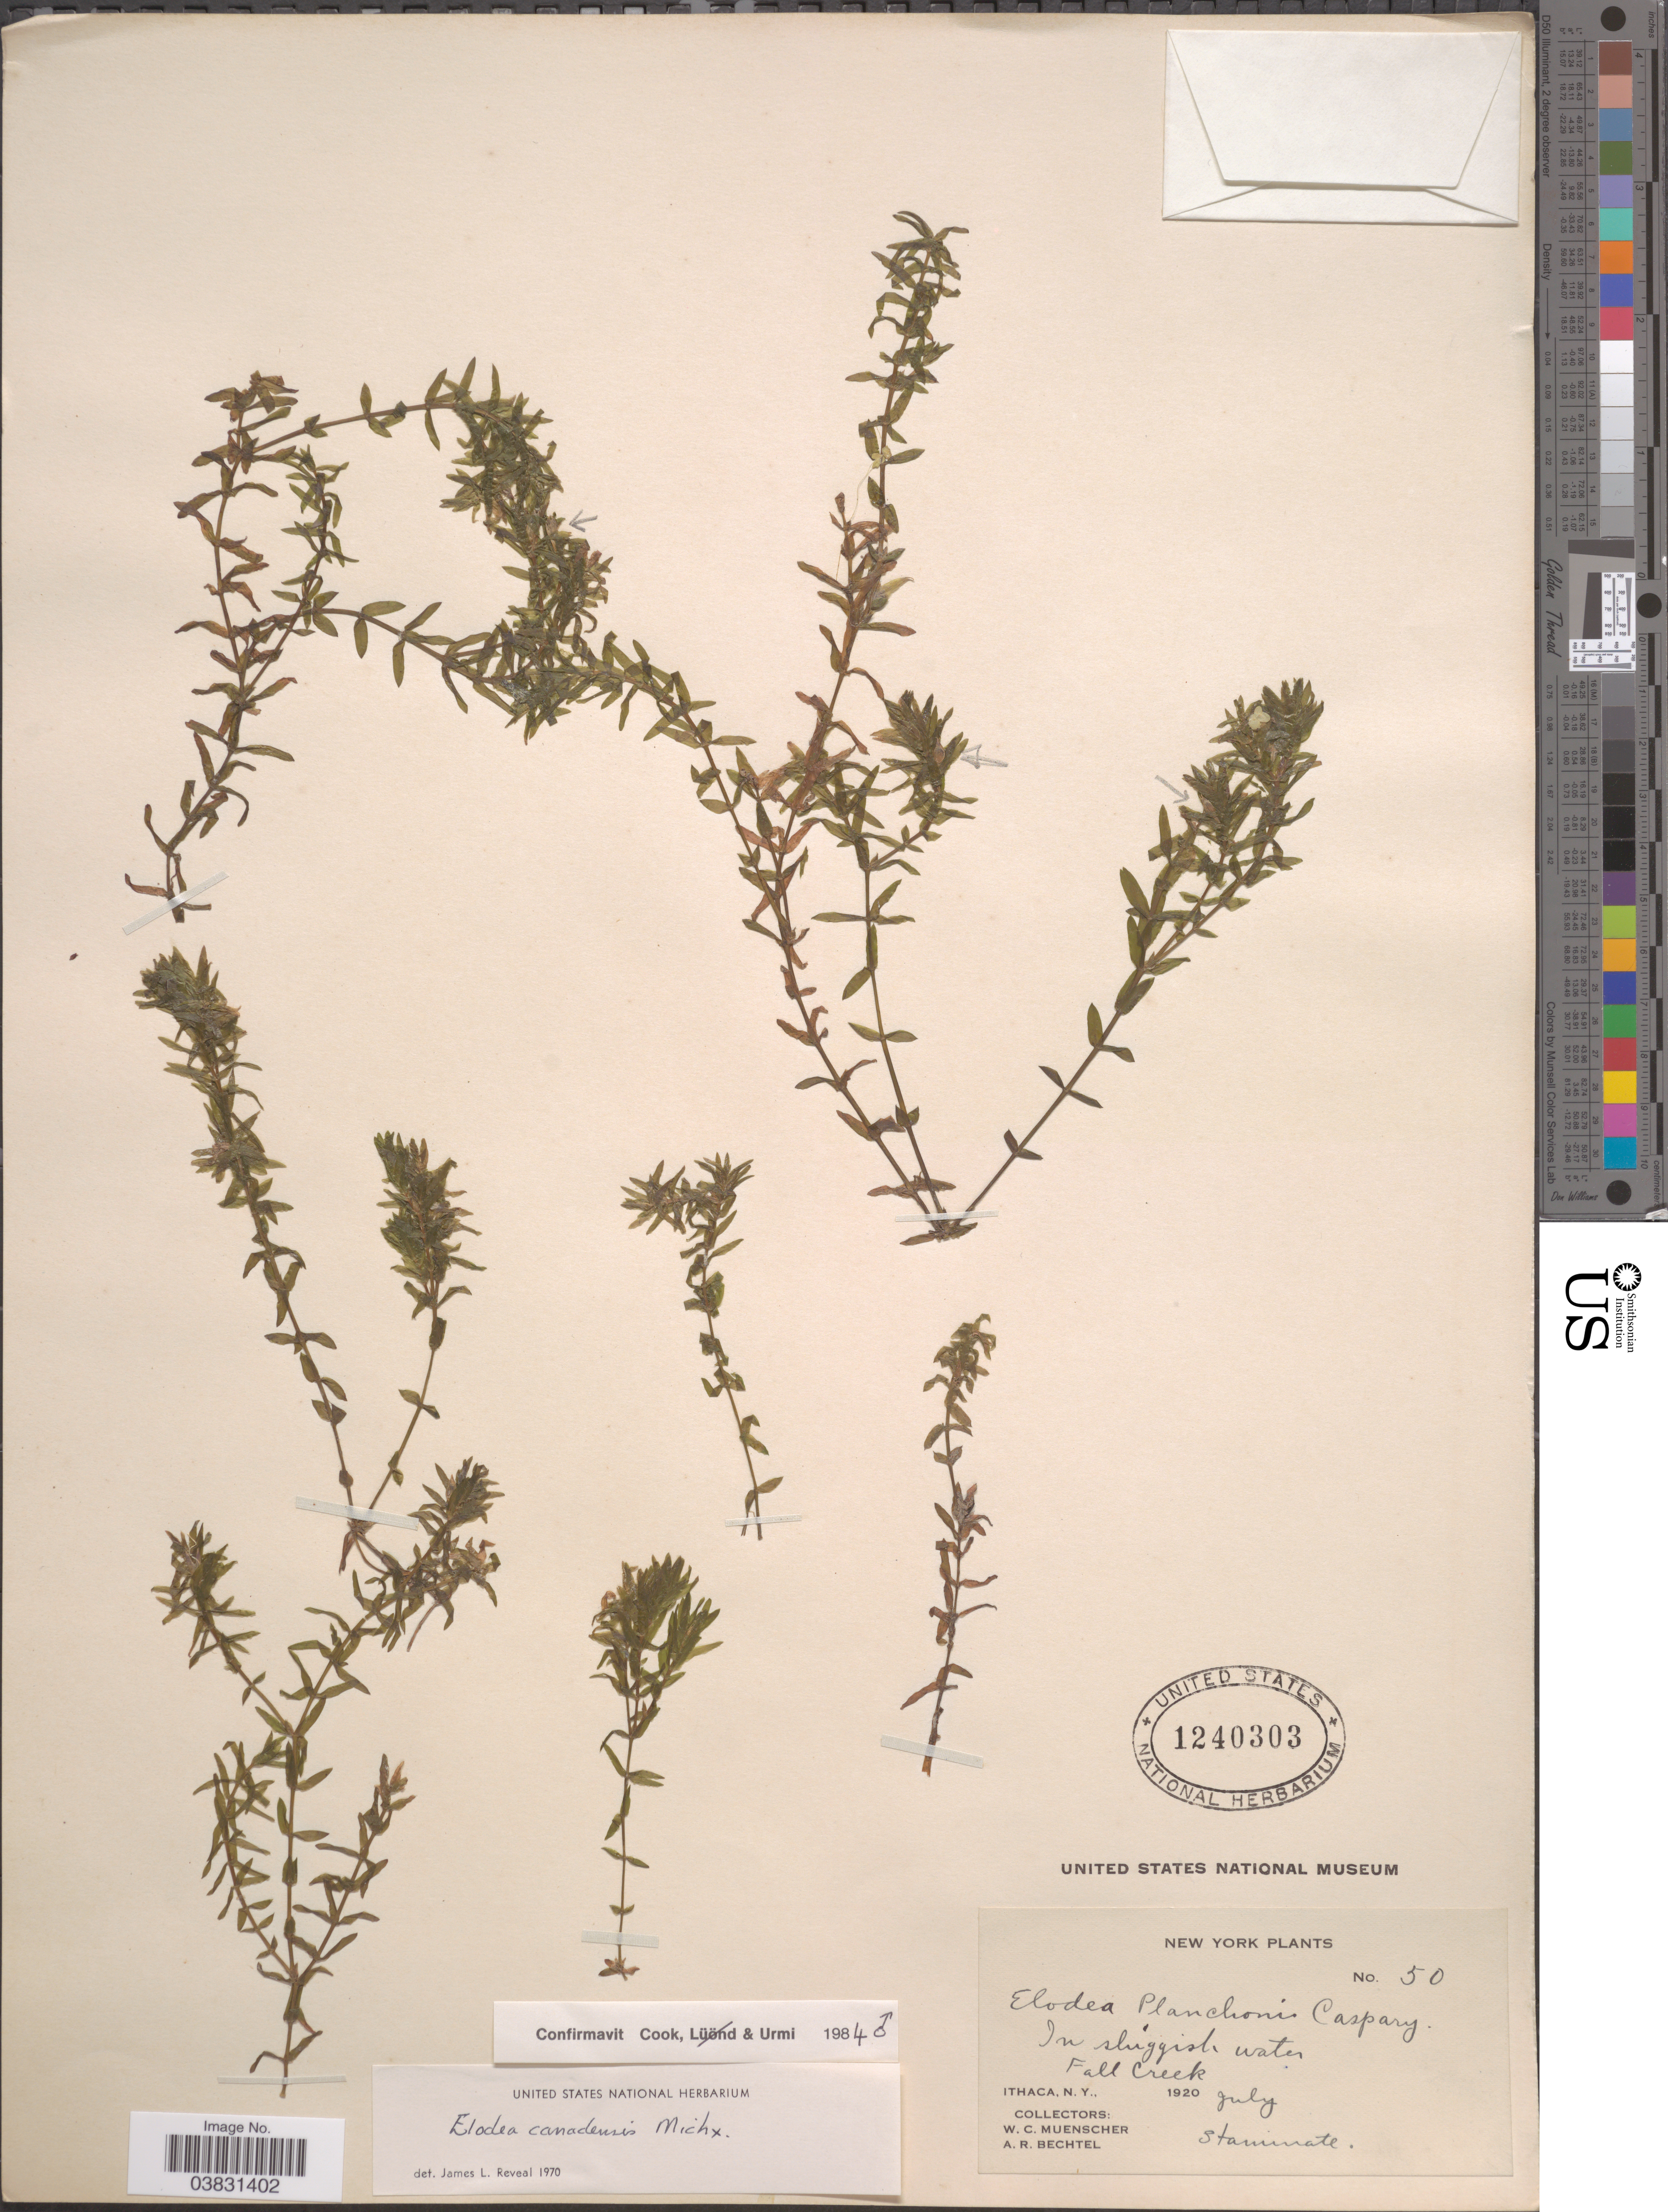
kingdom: Plantae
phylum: Tracheophyta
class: Liliopsida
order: Alismatales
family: Hydrocharitaceae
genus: Elodea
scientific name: Elodea canadensis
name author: Michx.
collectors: W. Muenscher & A. Bechtel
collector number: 50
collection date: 1920-07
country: United States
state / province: New York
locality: Fall Creek. Ithaca.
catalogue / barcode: US 1240303